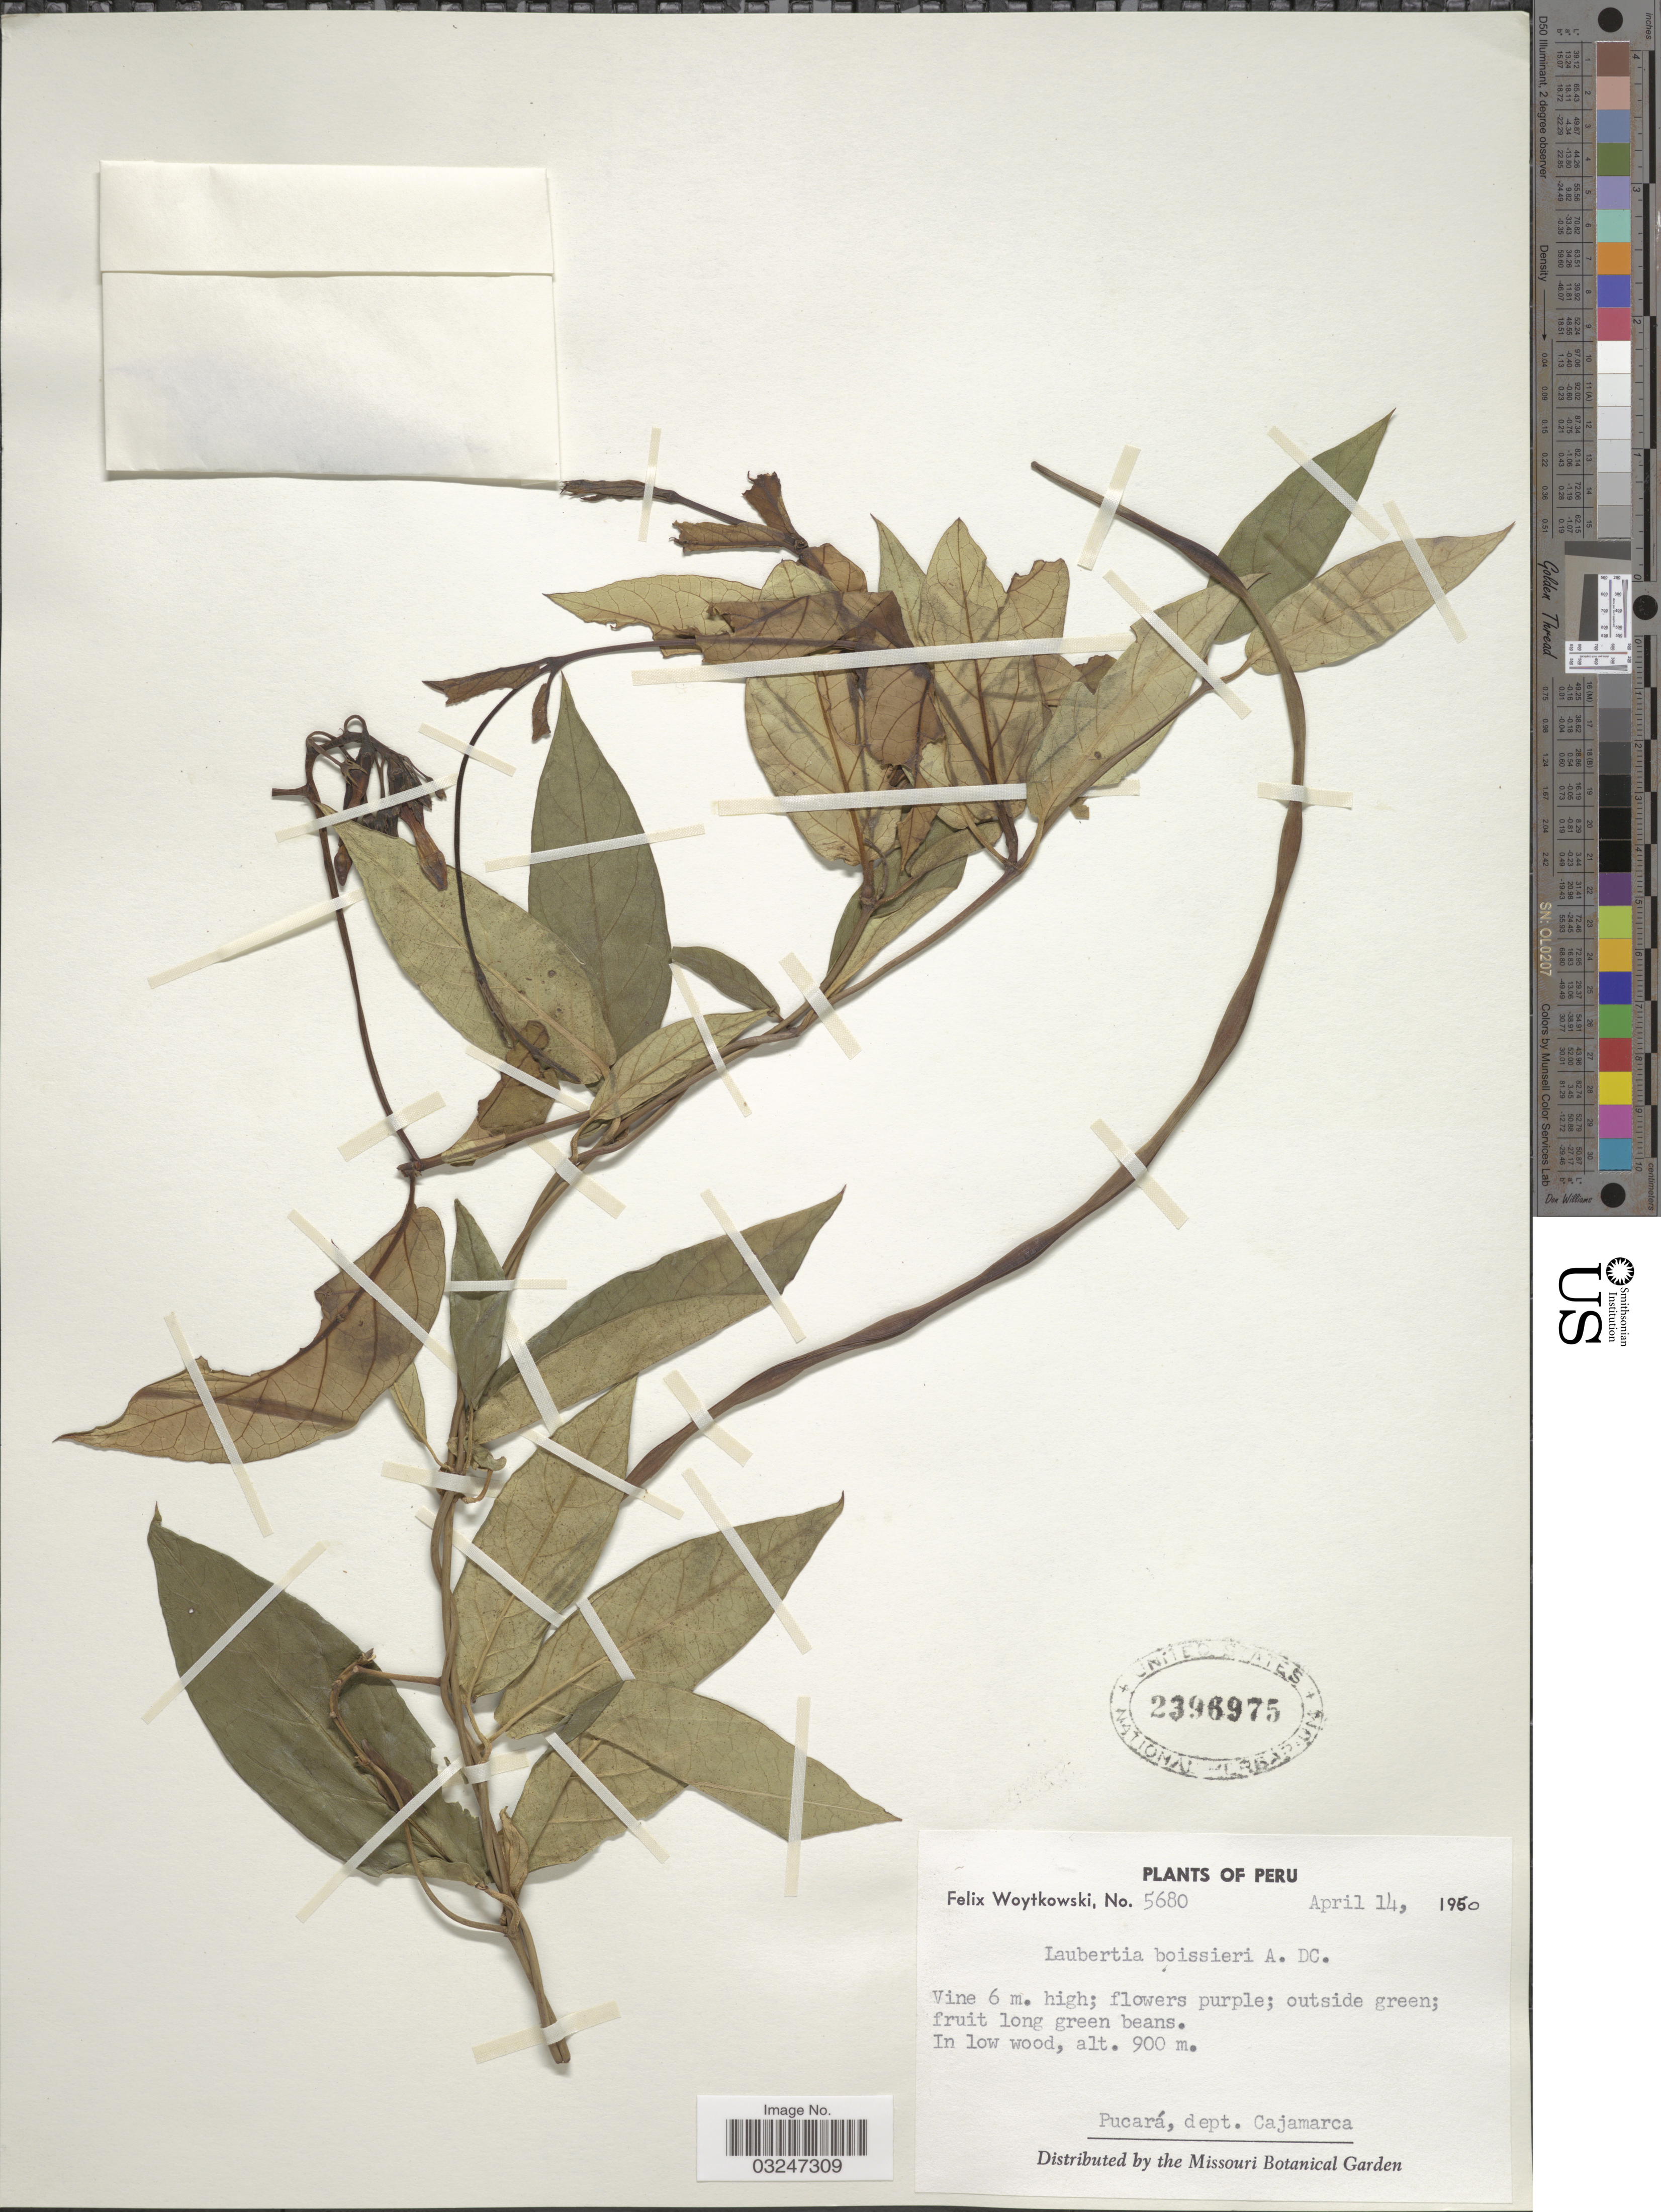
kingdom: Plantae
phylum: Tracheophyta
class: Magnoliopsida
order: Gentianales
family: Apocynaceae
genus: Laubertia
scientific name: Laubertia boissieri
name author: A. DC.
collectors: F. Woytkowski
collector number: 5680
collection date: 1950-04-14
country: Peru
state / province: Cajamarca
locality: Pucará, dept. Cajamarca.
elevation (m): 900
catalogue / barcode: US 2396975